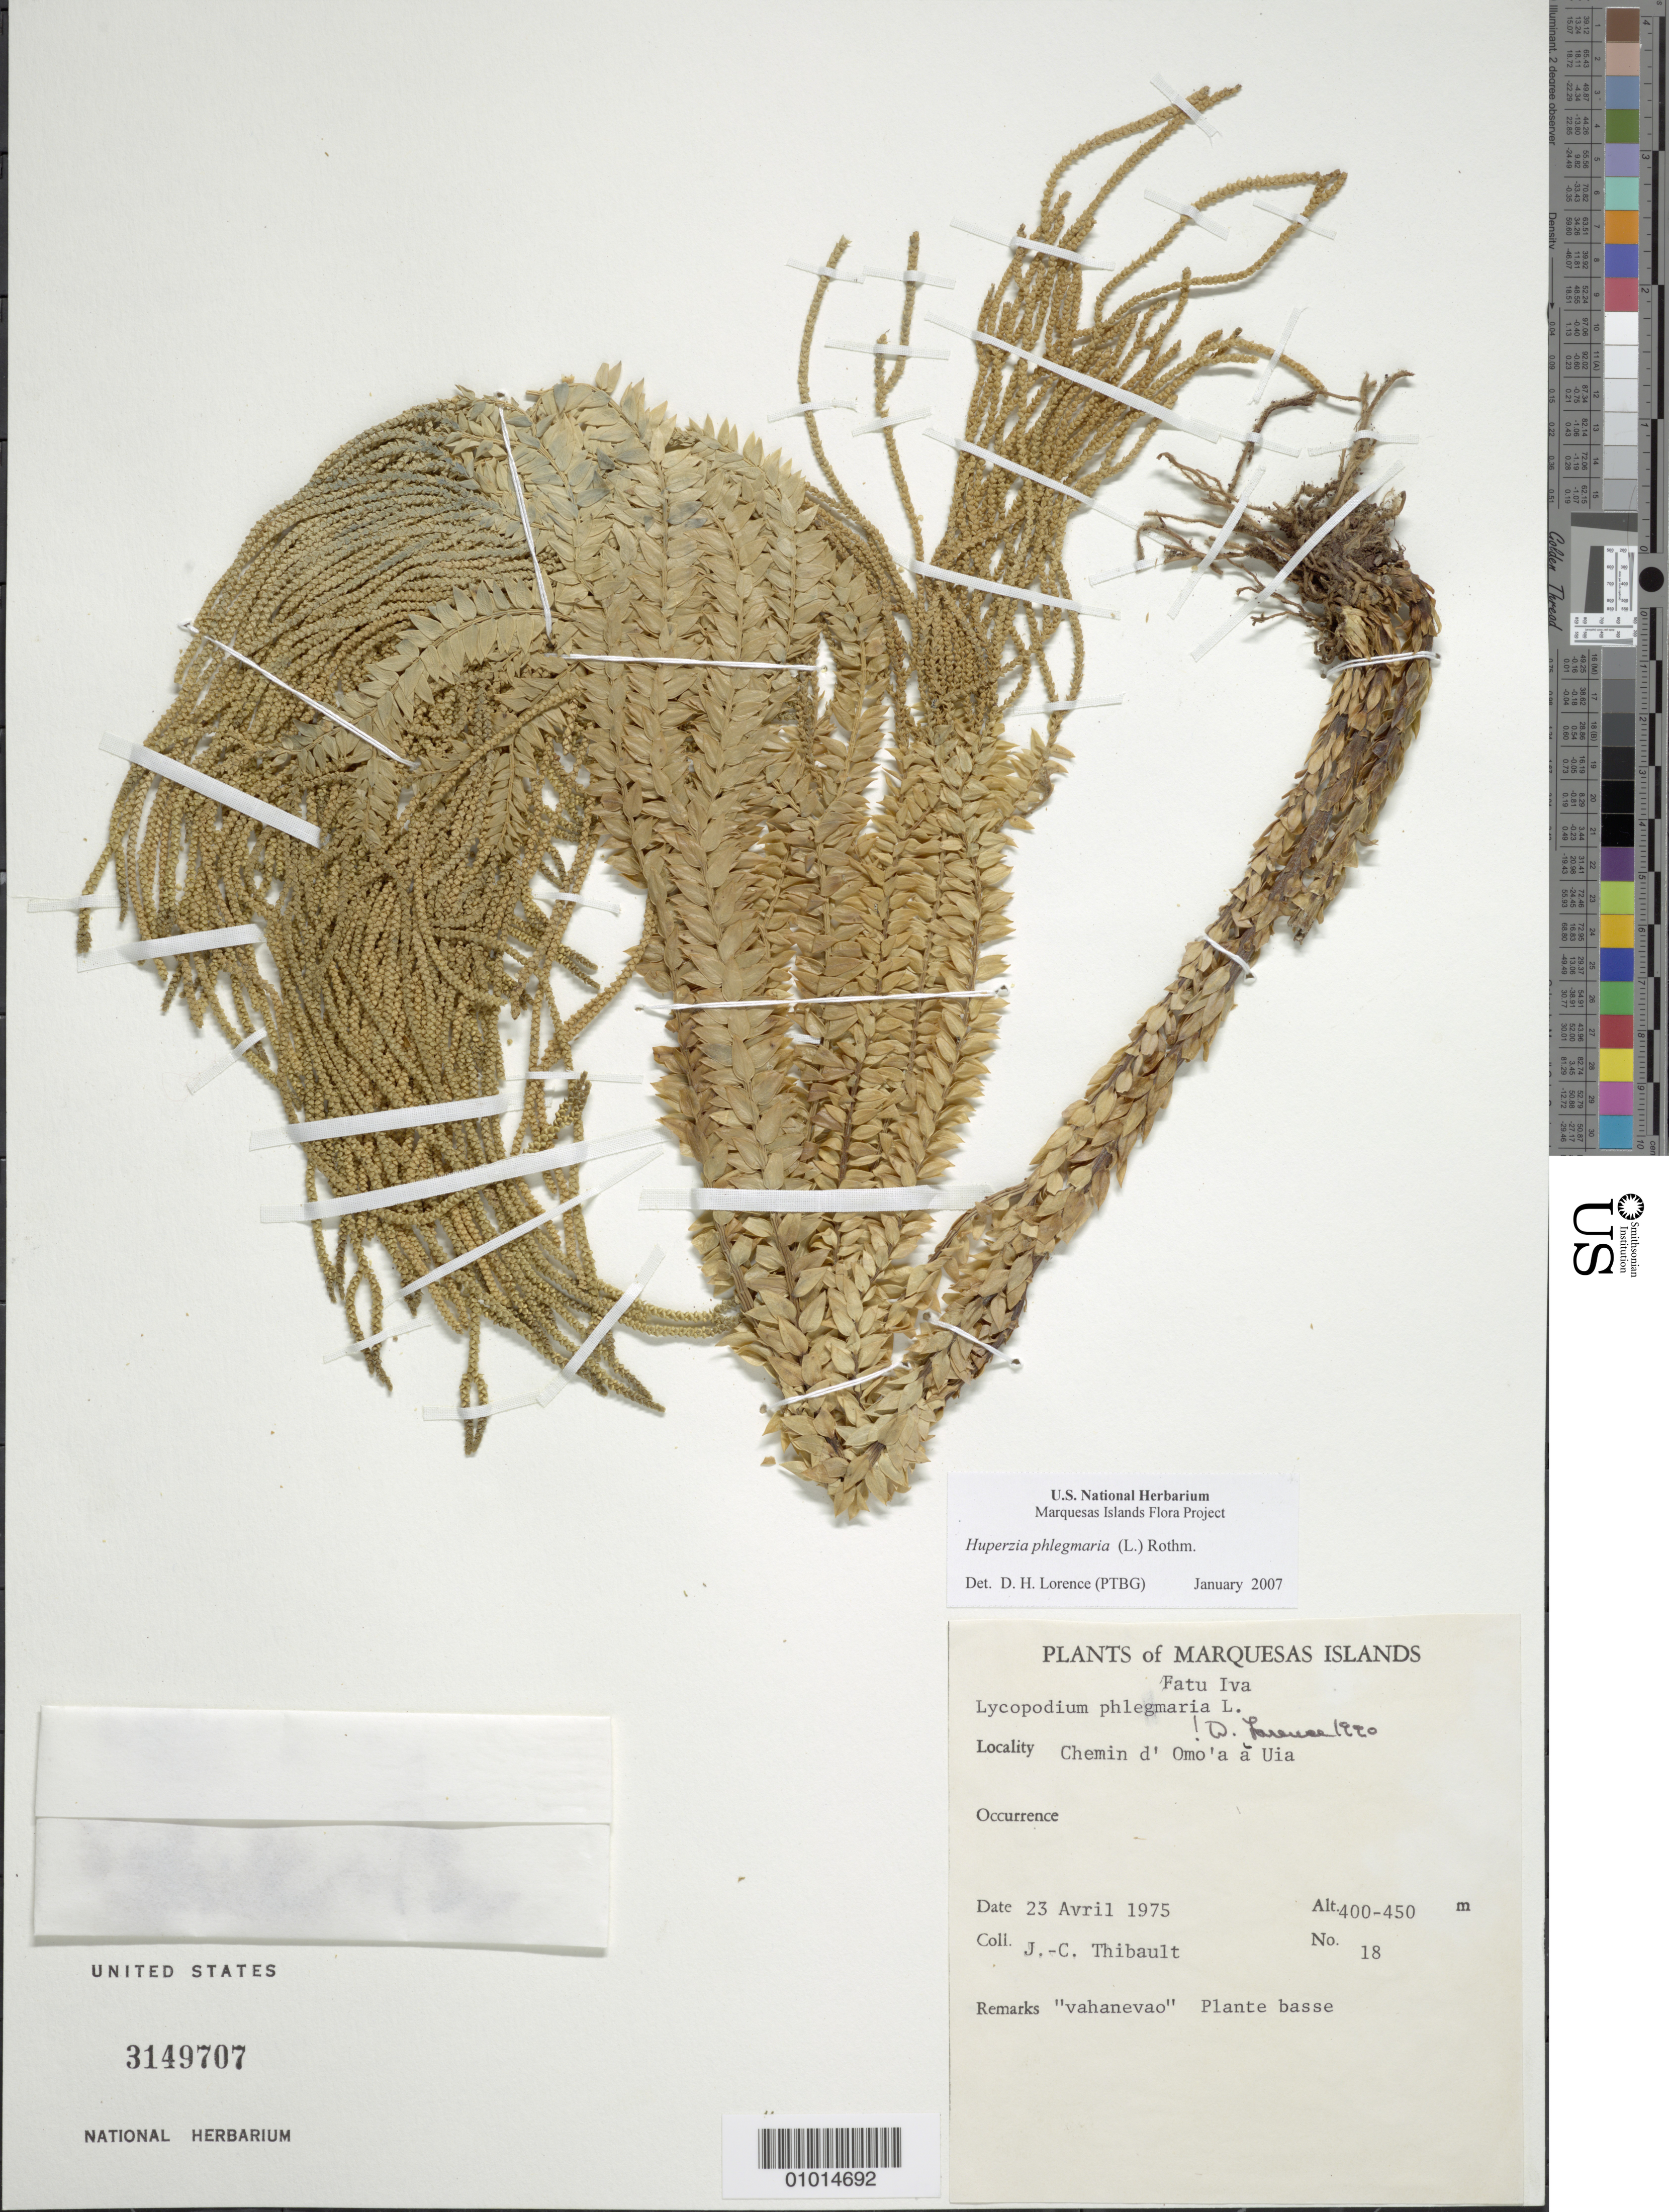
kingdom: Plantae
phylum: Tracheophyta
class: Lycopodiopsida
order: Lycopodiales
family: Lycopodiaceae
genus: Phlegmariurus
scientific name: Phlegmariurus australis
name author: (Willd.) A. R. Field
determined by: Wagner, W. L., (BOT), Smithsonian Institution - National Museum of Natural History (UNITED STATES)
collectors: J. Thibault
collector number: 18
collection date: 1975-04-23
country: French Polynesia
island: Fatu Hiva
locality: Chemin d'Omo'a à Ui'a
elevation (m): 400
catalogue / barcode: US 3149707